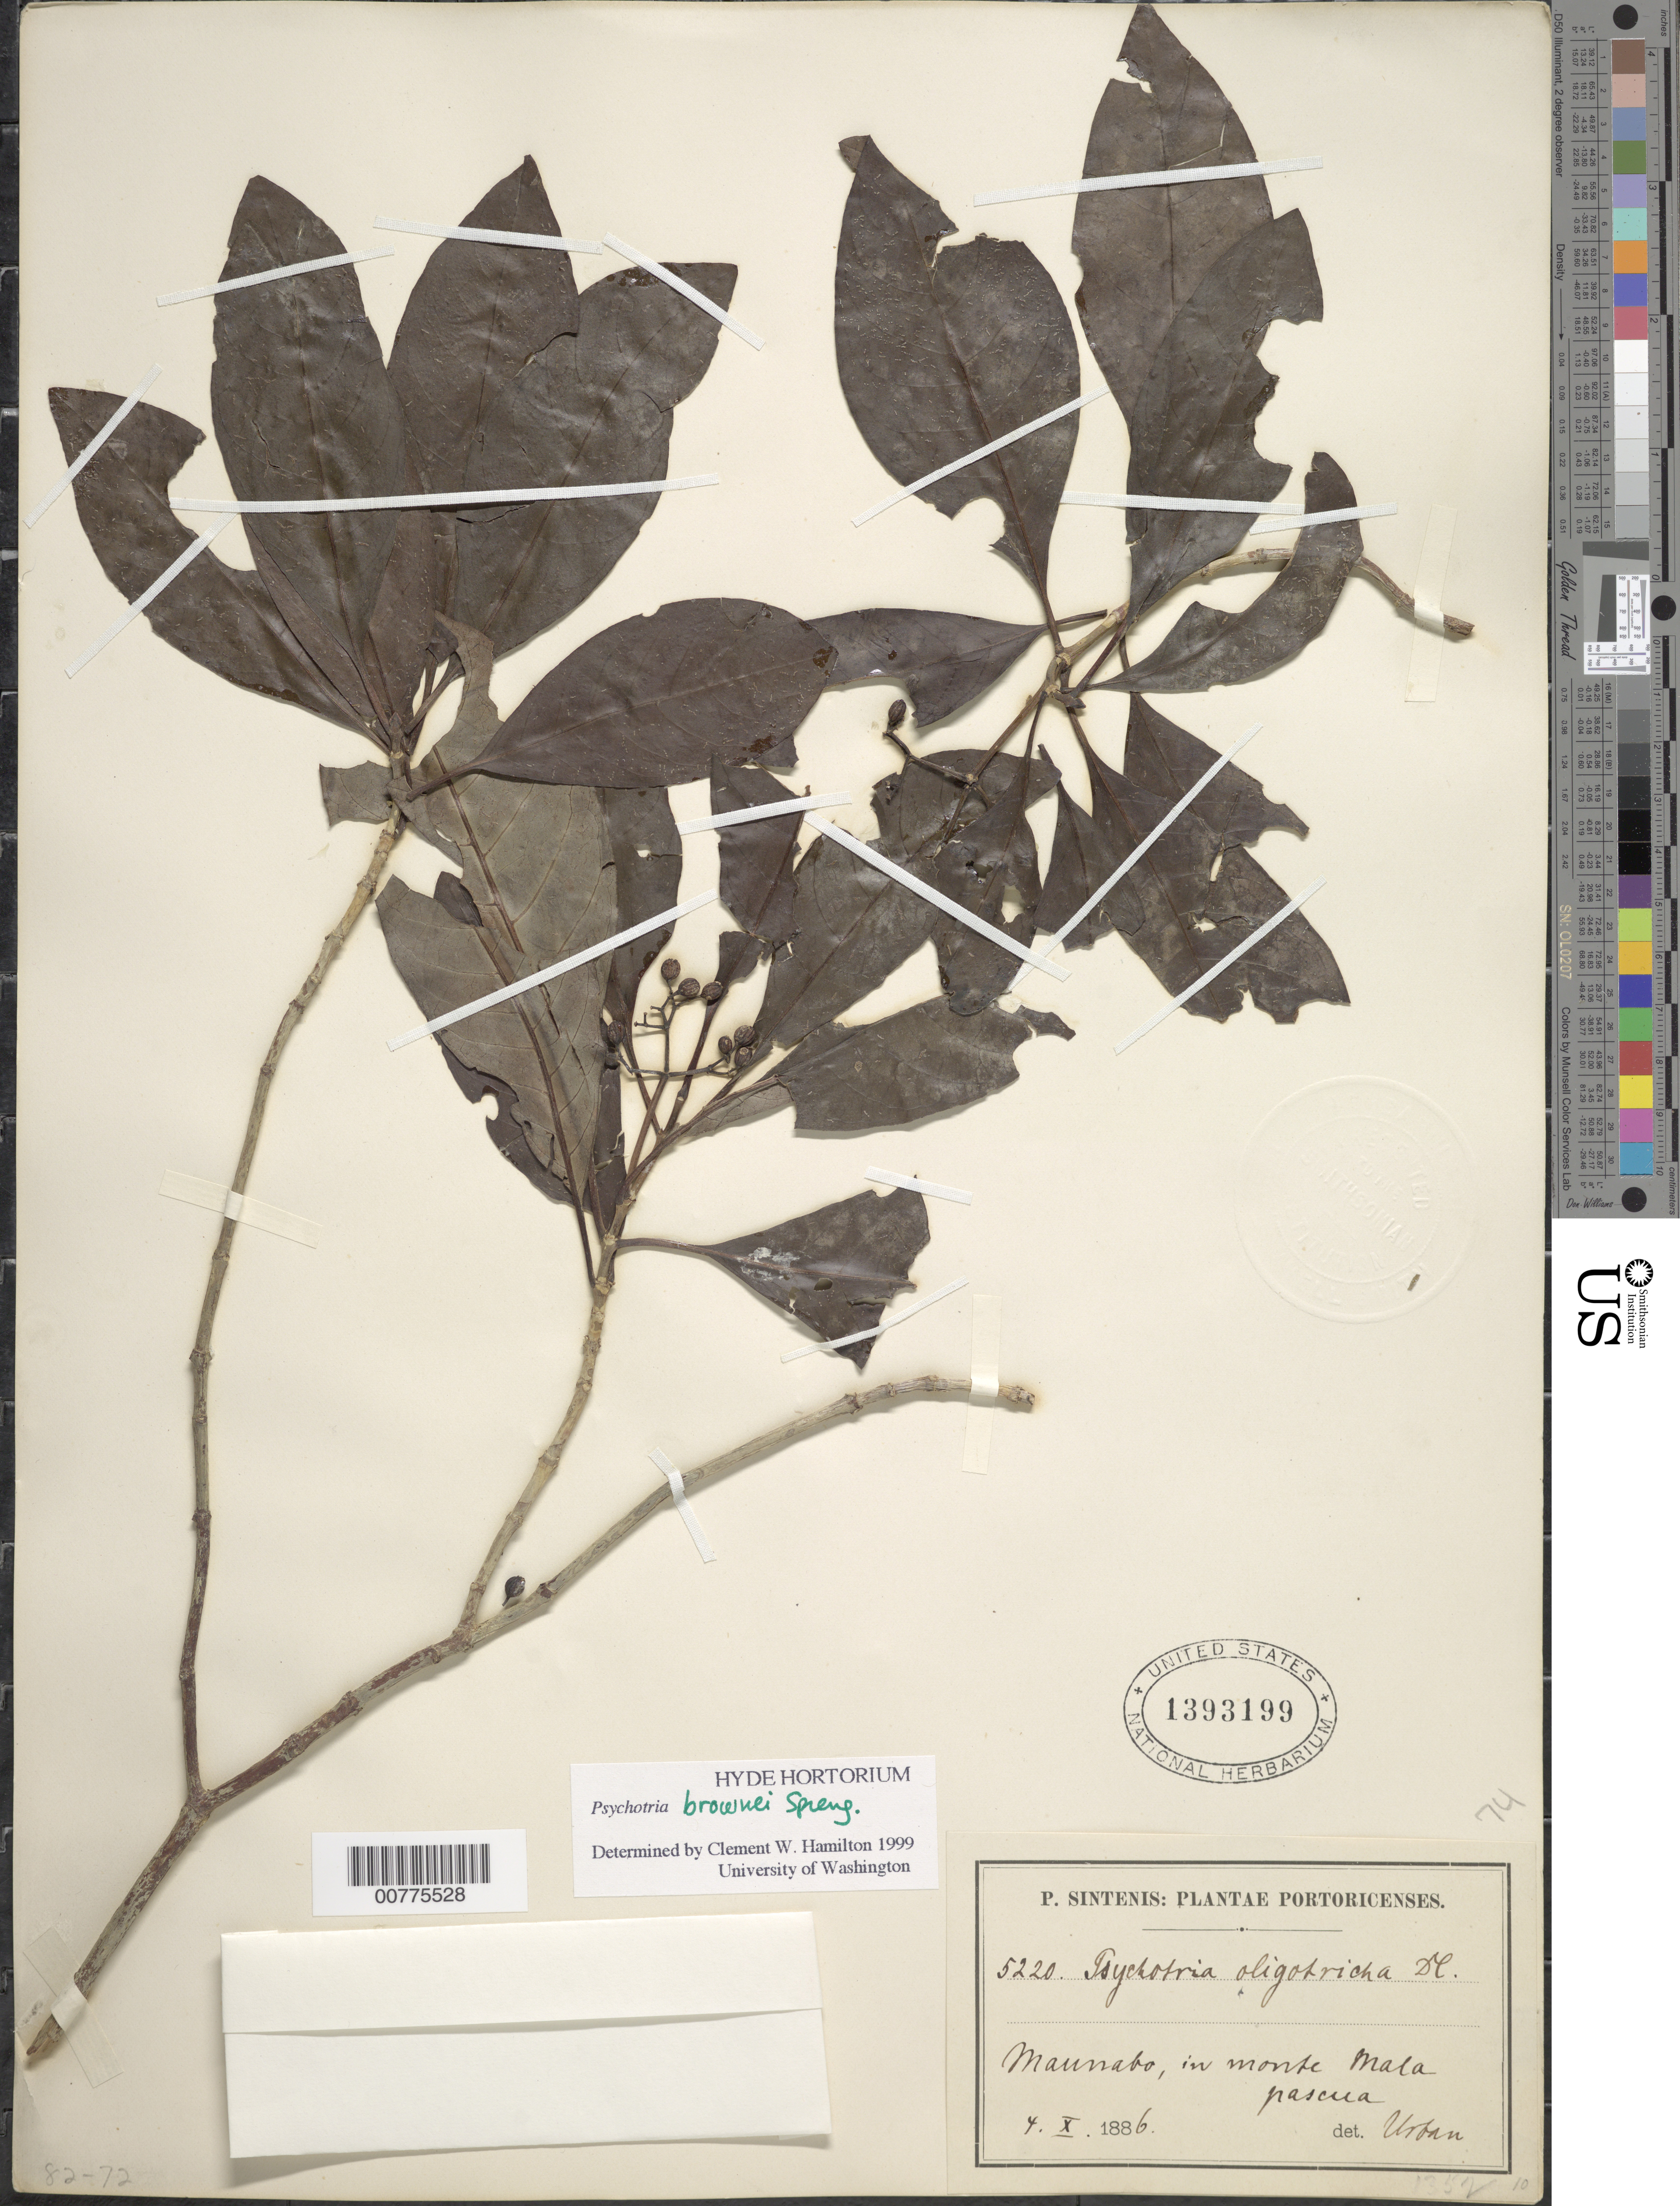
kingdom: Plantae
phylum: Tracheophyta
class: Magnoliopsida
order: Gentianales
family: Rubiaceae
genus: Psychotria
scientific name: Psychotria glabrata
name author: Sw.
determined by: Hamilton, C. W.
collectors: P. Sintenis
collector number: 5220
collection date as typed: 04 Oct 1886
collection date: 1886-10-04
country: Puerto Rico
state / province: Maunabo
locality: Maunabo, in monte Mala Pascua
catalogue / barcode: US 1393199